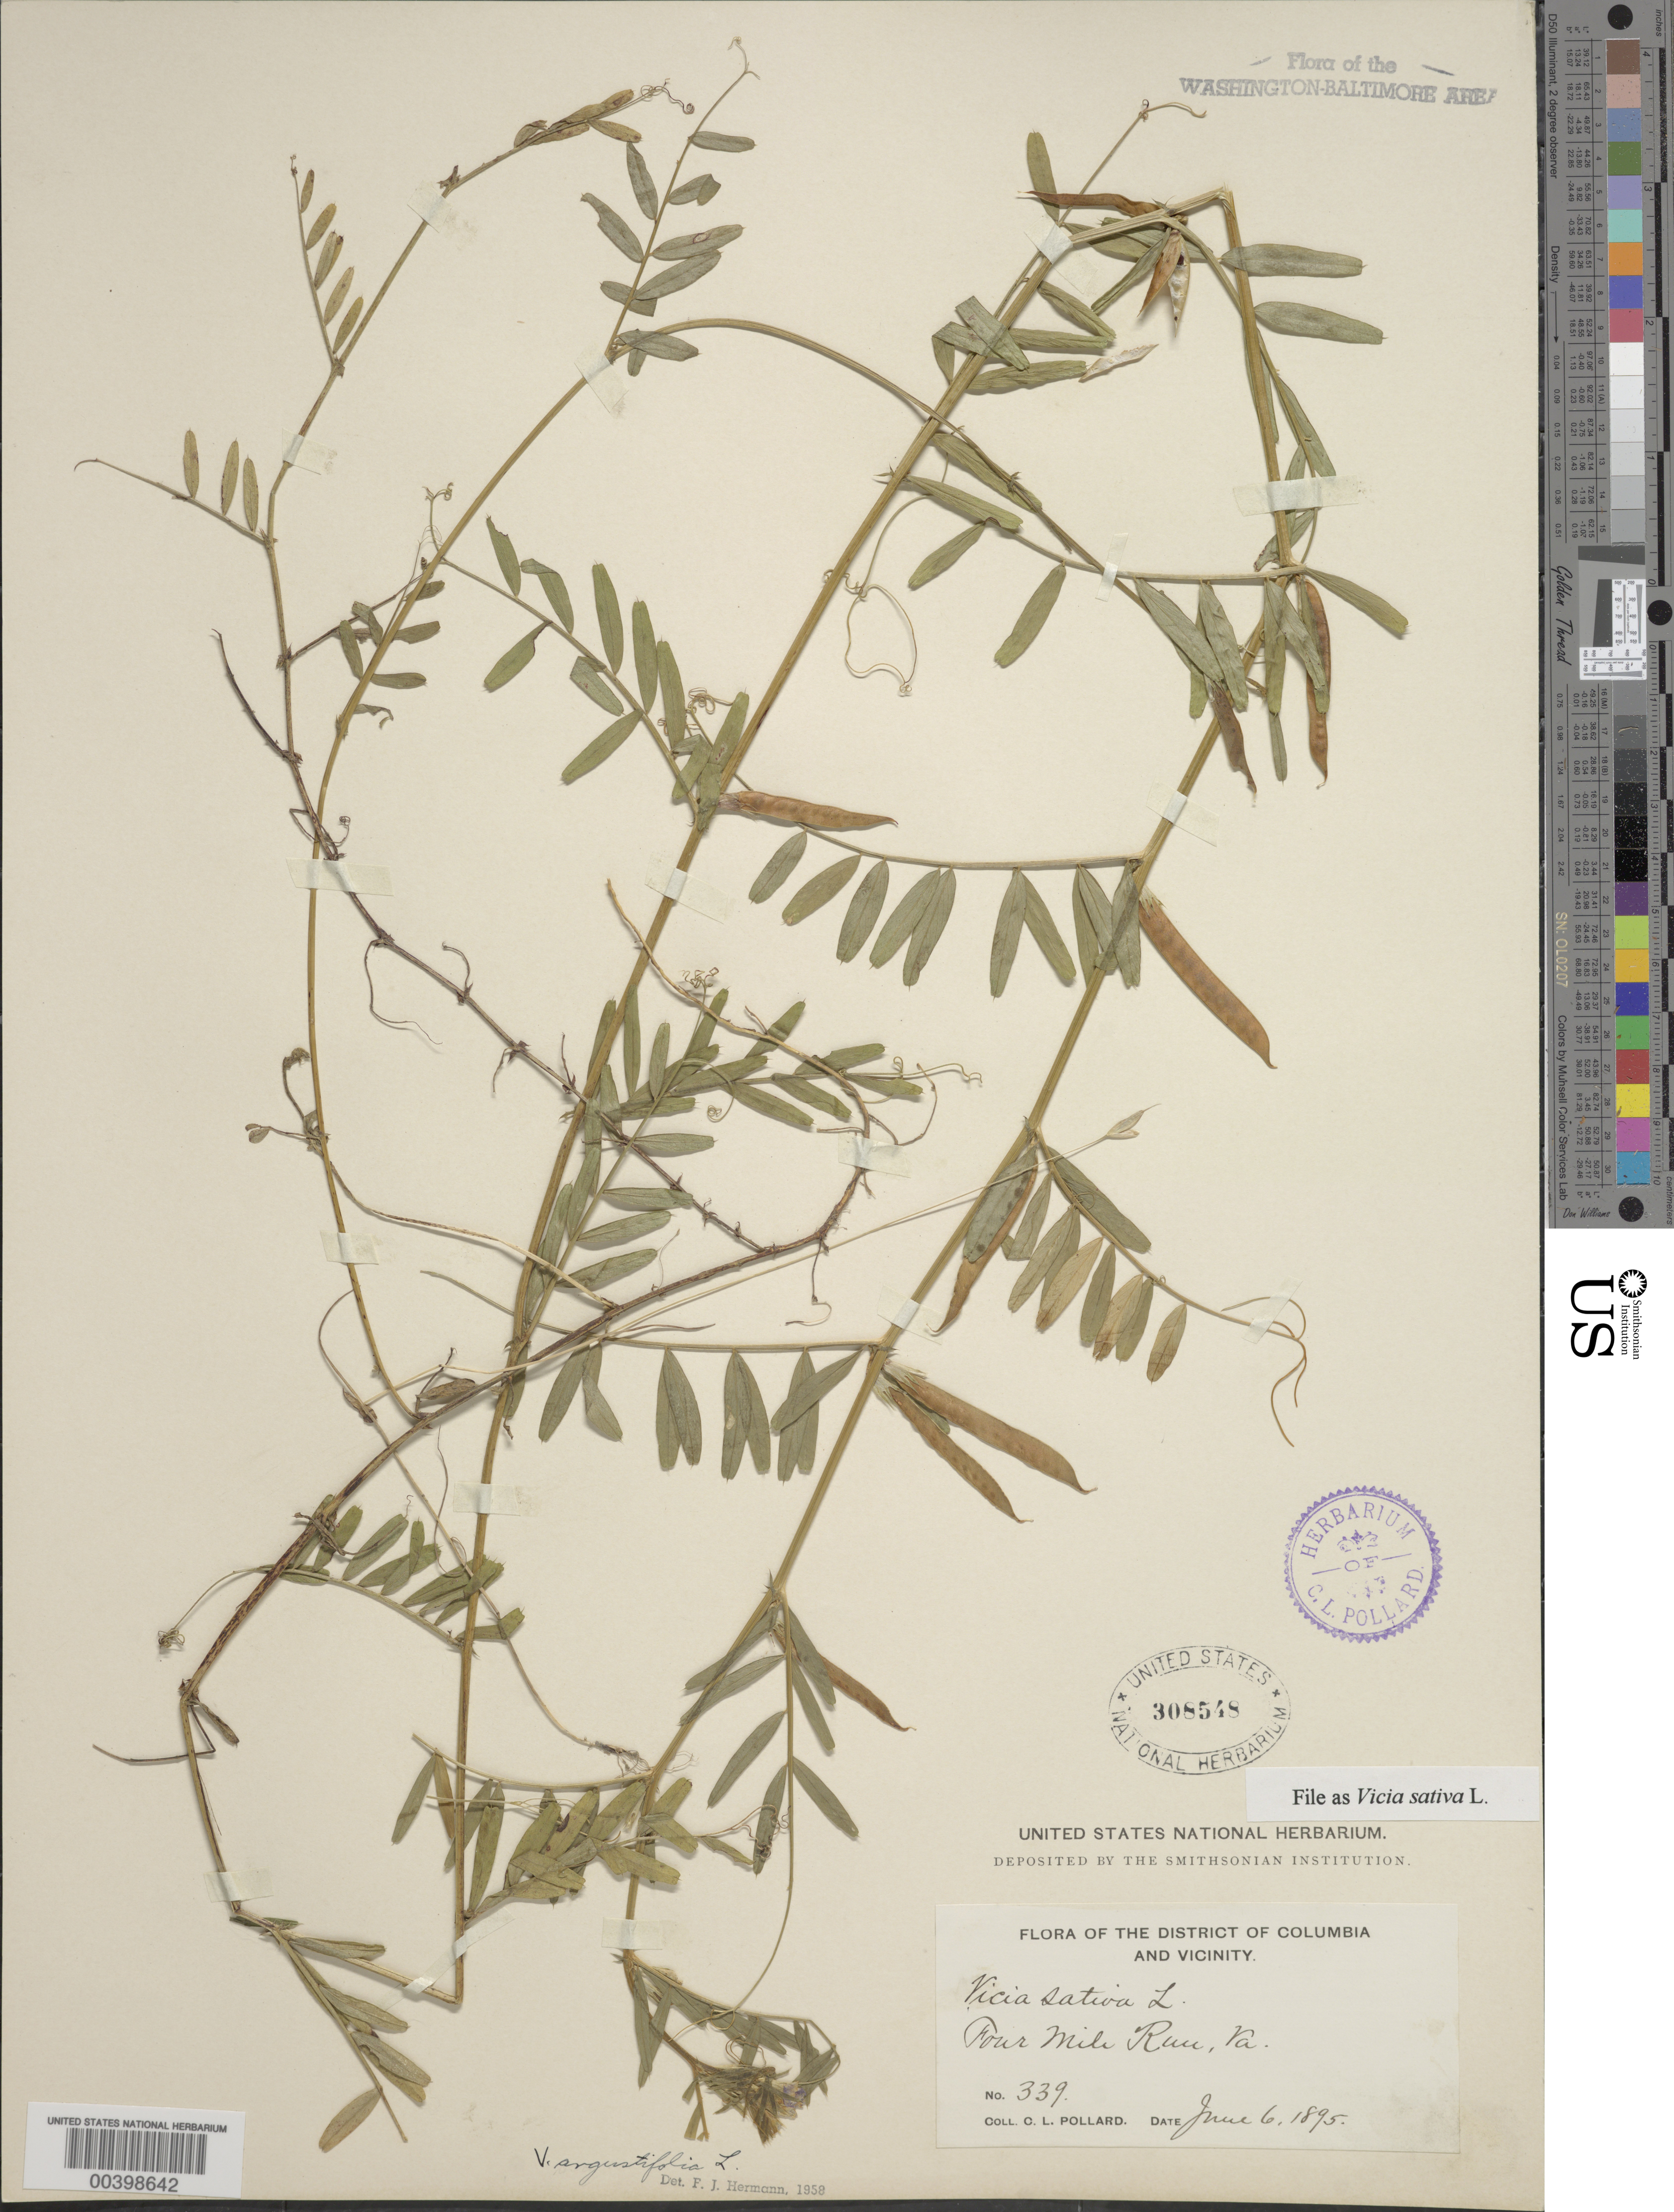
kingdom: Plantae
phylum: Tracheophyta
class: Magnoliopsida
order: Fabales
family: Fabaceae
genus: Vicia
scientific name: Vicia sativa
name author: L.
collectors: C. L. Pollard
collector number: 339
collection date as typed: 06 Jun 1895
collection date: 1895-06-06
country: United States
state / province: Virginia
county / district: Arlington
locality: Four Mile Run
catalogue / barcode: US 308548